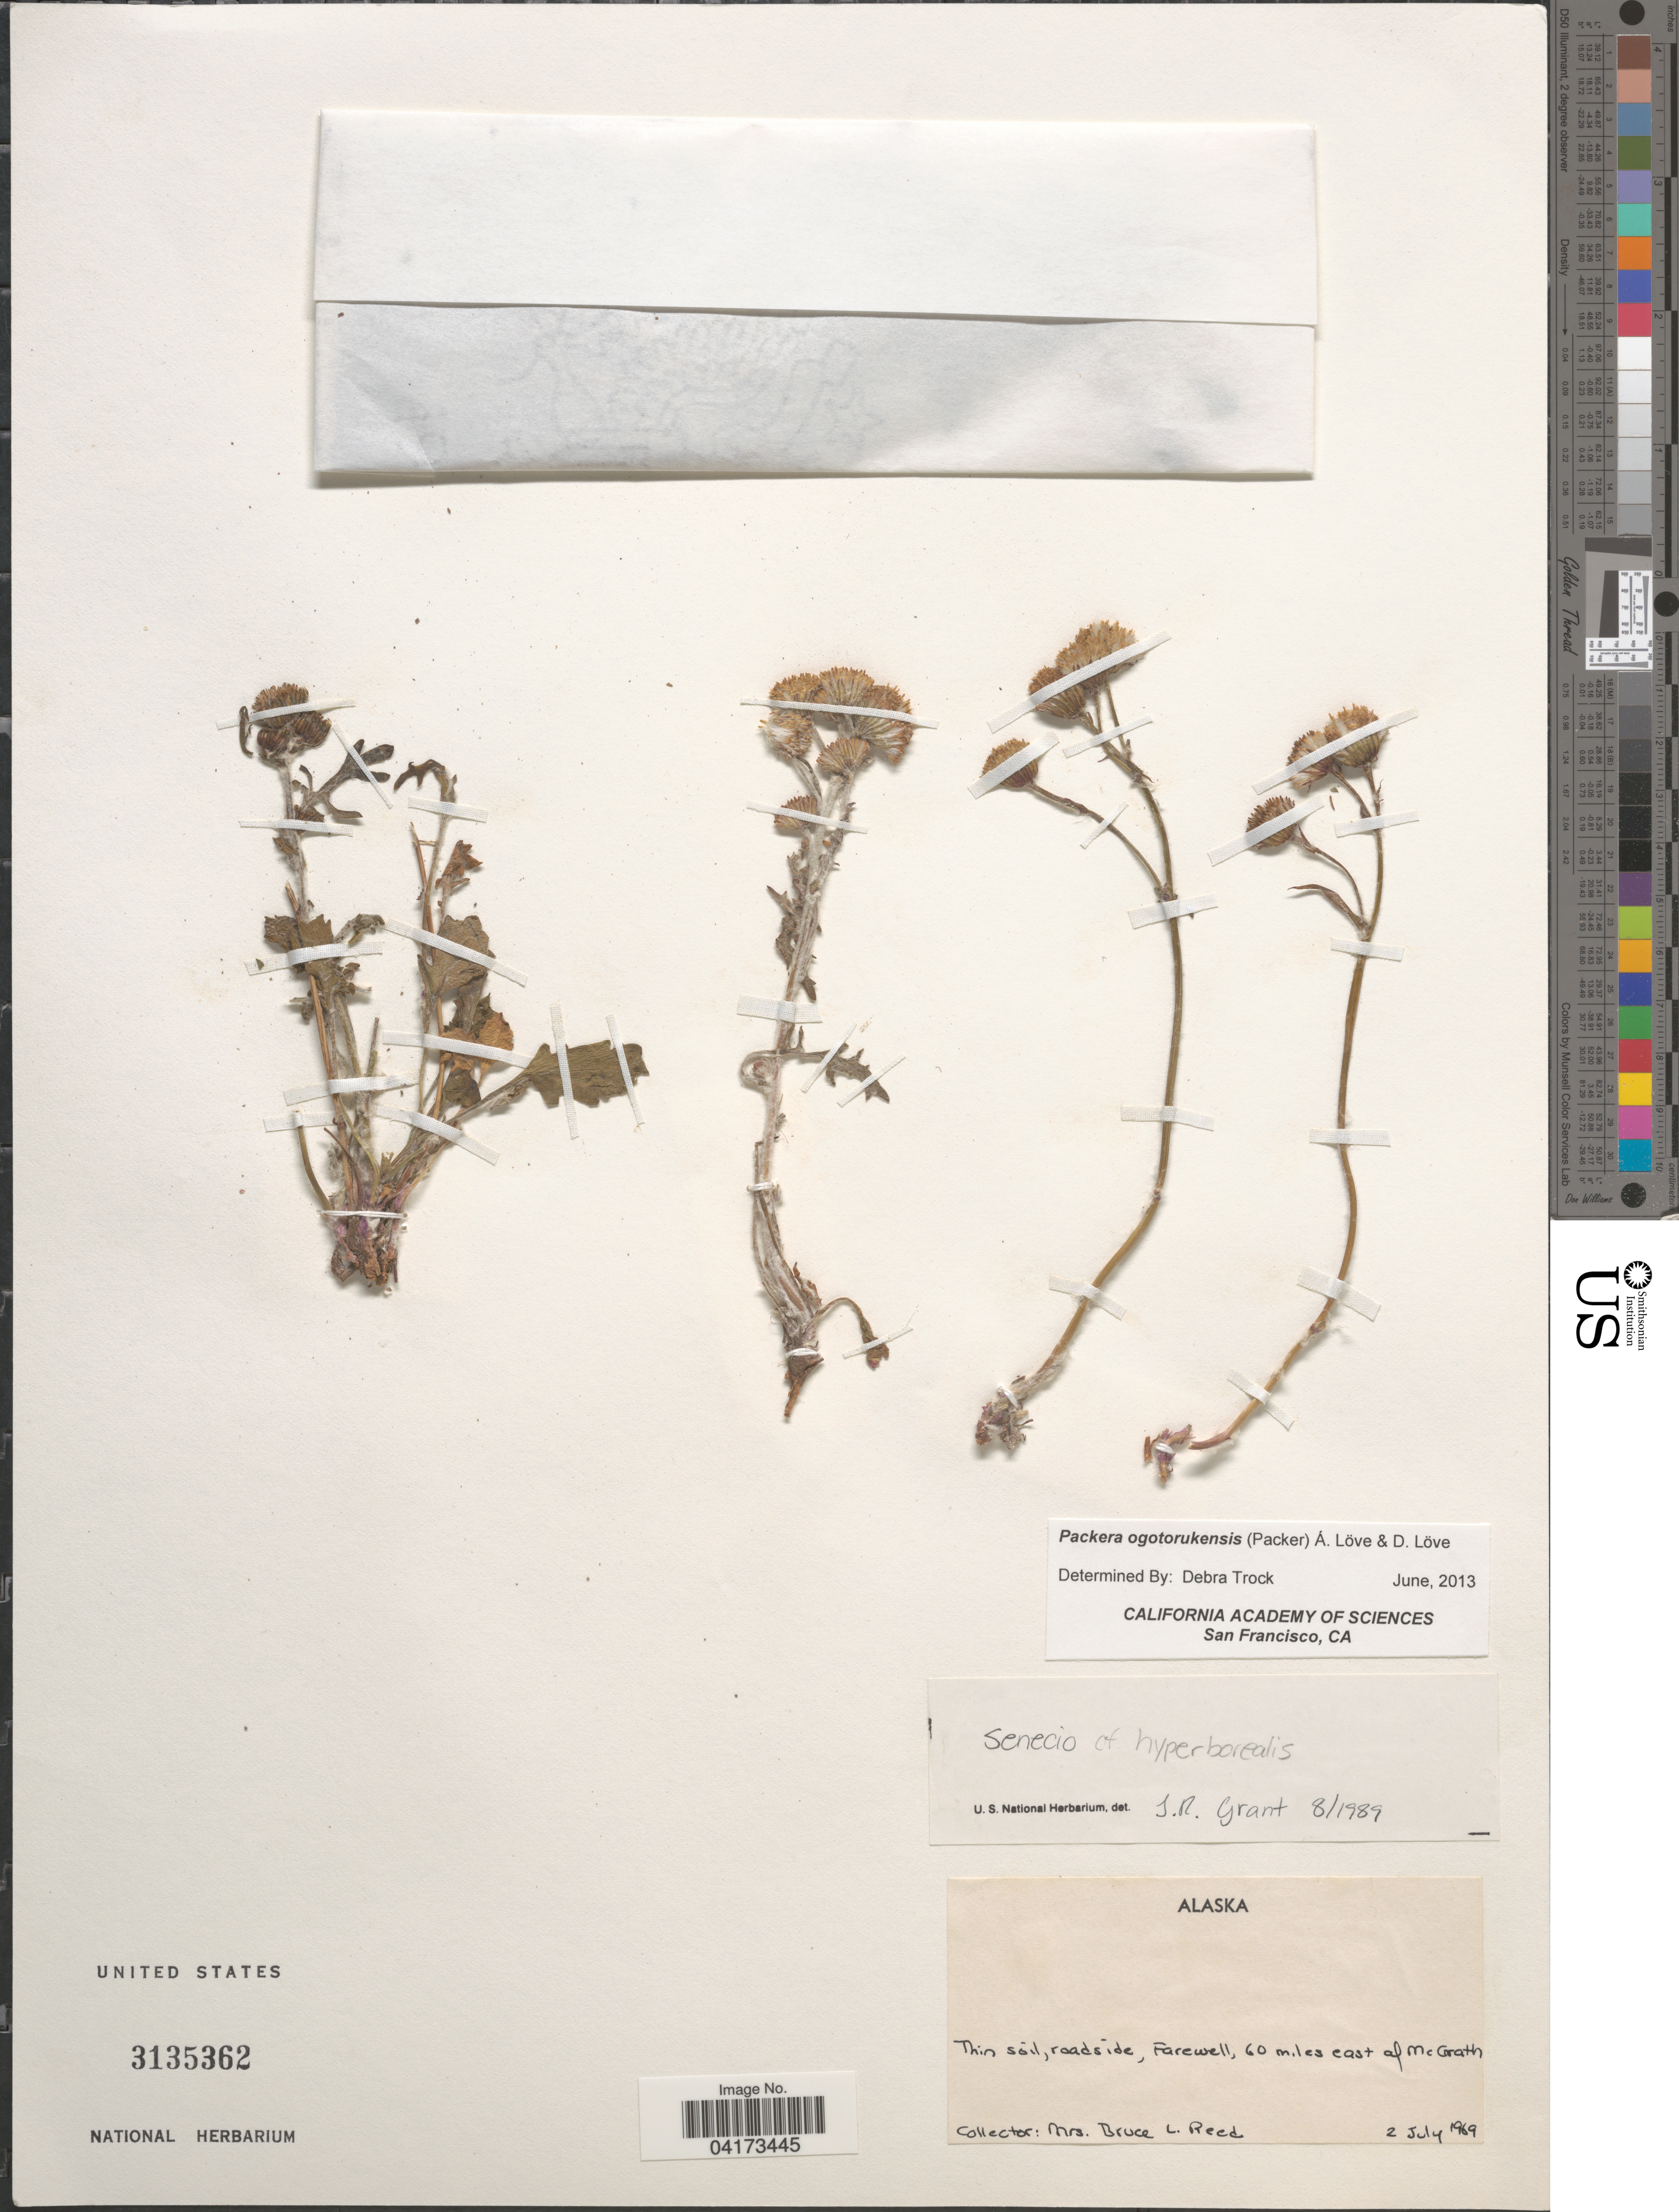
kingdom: Plantae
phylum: Tracheophyta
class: Magnoliopsida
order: Asterales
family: Asteraceae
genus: Packera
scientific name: Packera ogotorukensis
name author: (Packer) Á. Löve & D. Löve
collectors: B. Reed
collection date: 1969-07-02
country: United States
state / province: Alaska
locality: Thin soil, roadside, Farewell, 60 miles east of McGrath.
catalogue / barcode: US 3135362